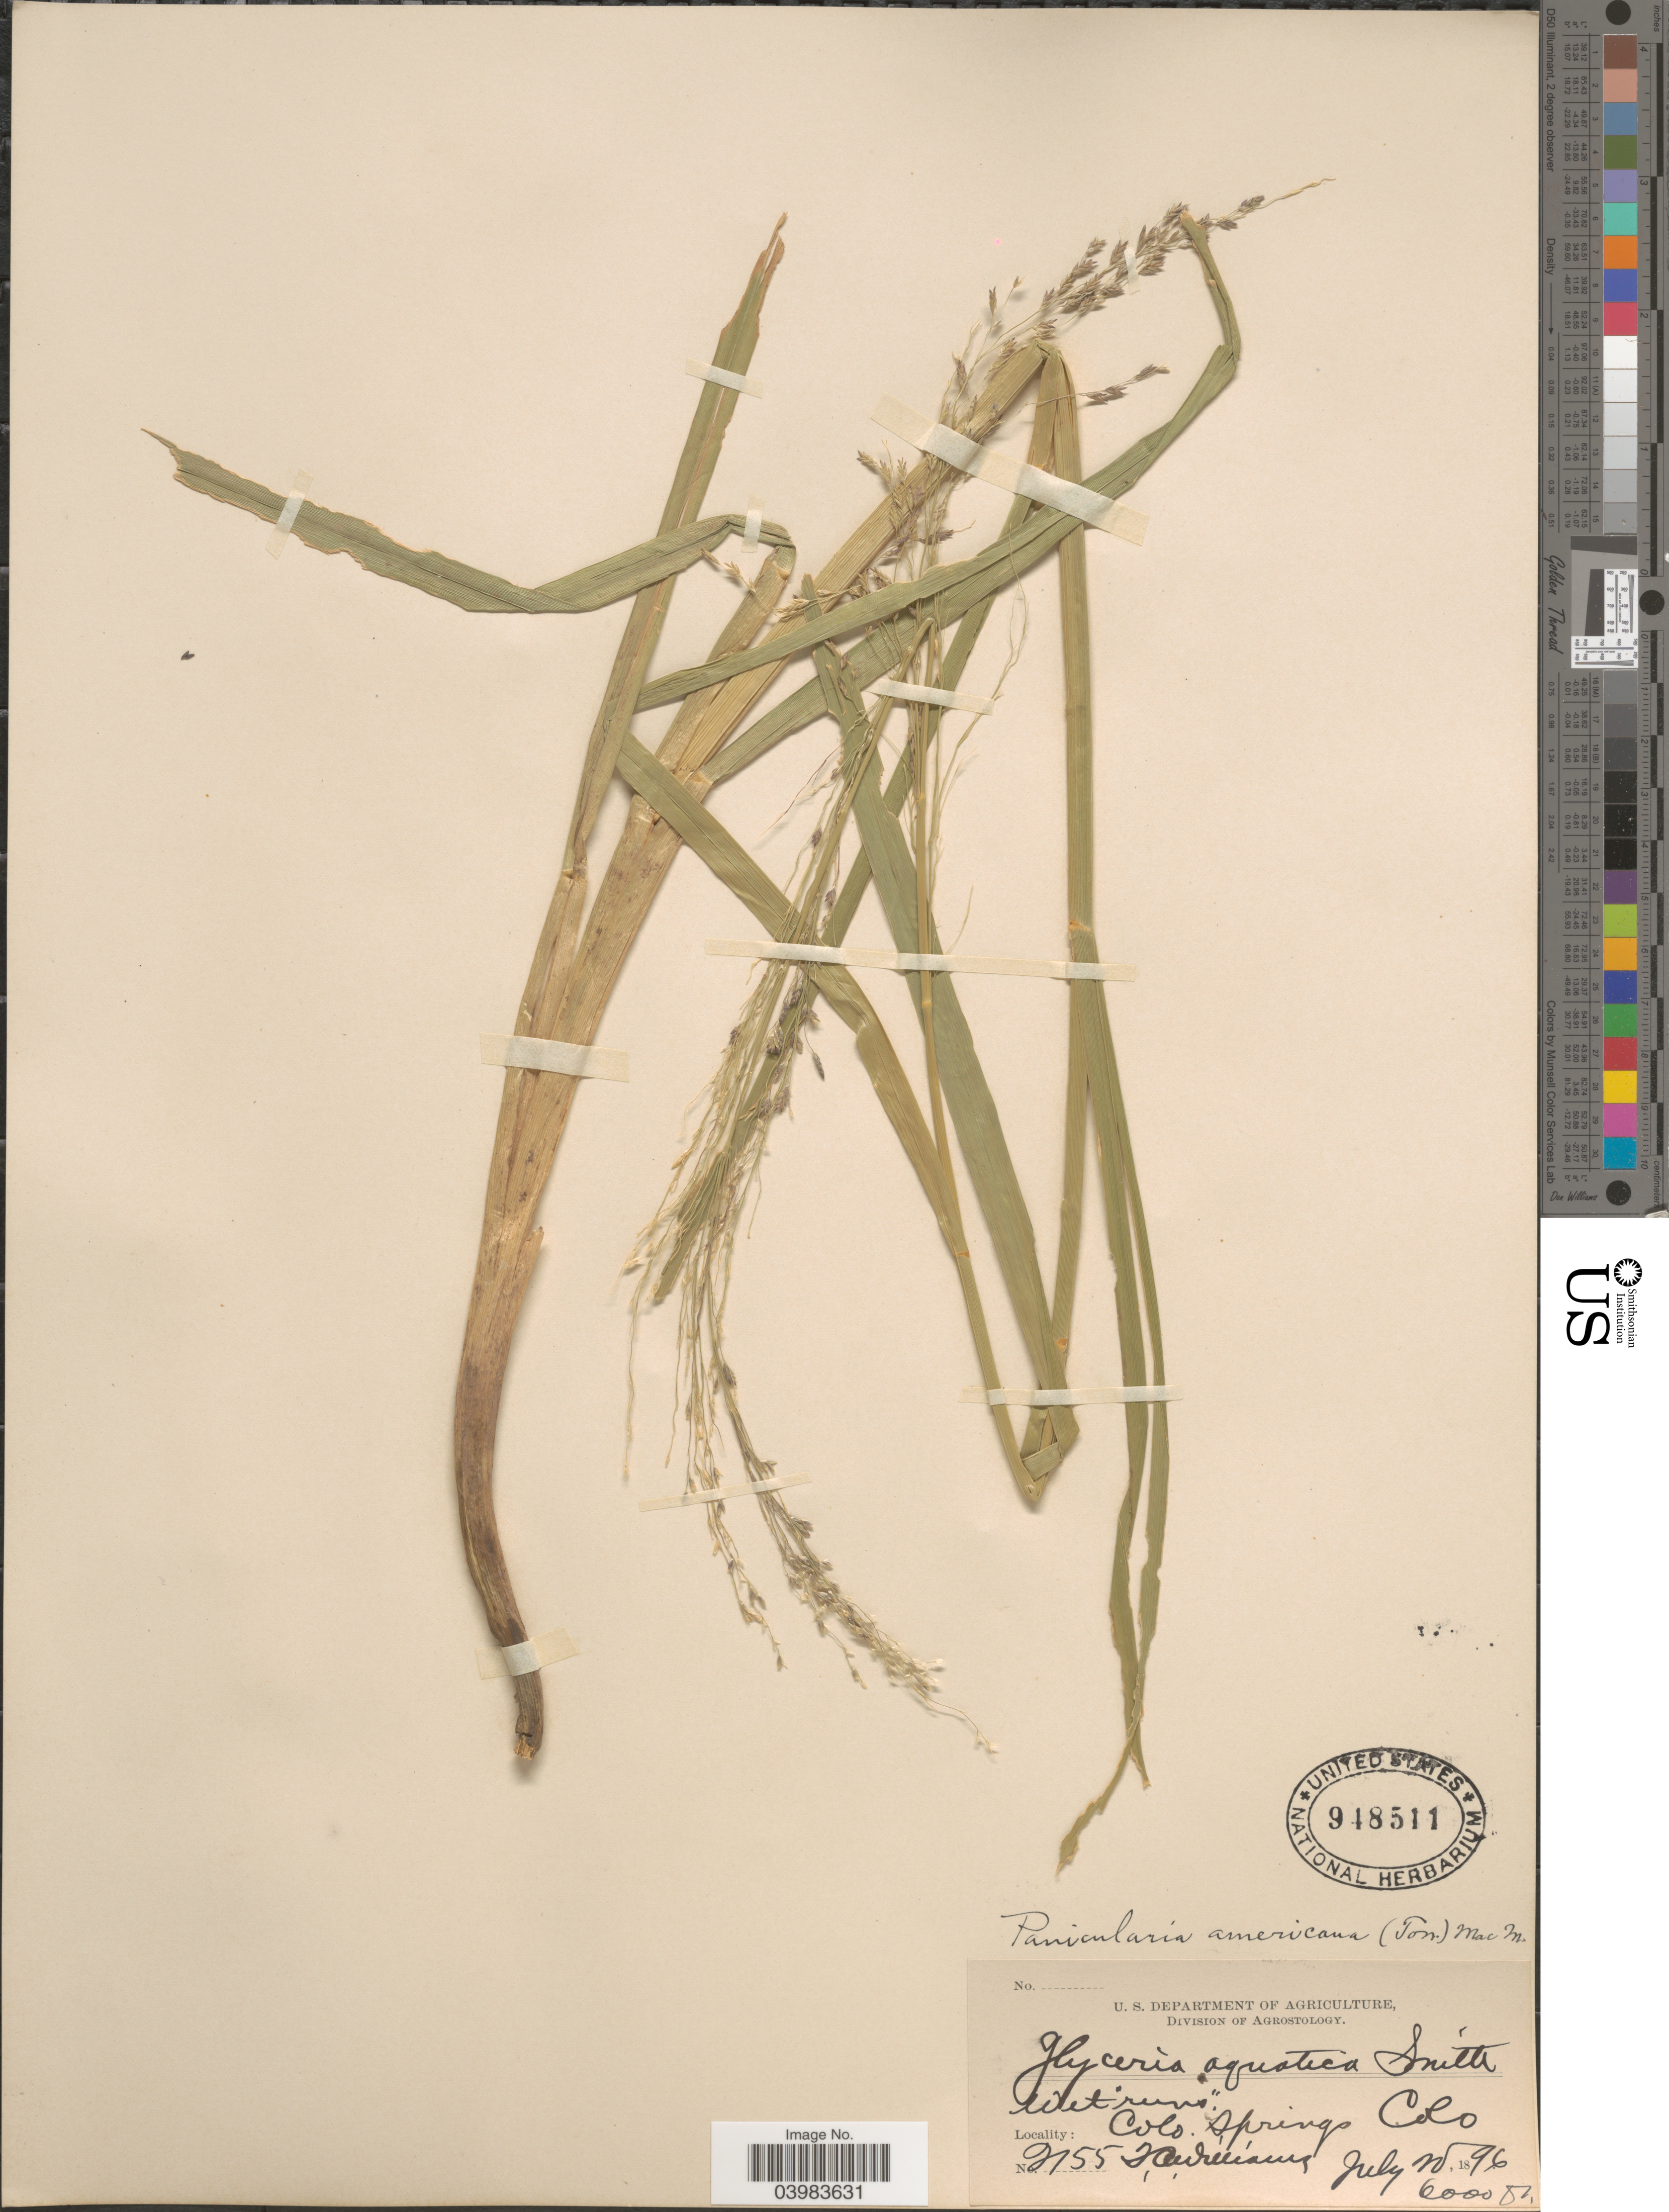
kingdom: Plantae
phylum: Tracheophyta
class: Liliopsida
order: Poales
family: Poaceae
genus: Glyceria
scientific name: Glyceria grandis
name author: S. Watson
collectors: T. A. Williams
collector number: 9155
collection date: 1896-07-20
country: United States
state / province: Colorado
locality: Colo. Springs.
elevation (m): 1829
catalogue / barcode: US 948511